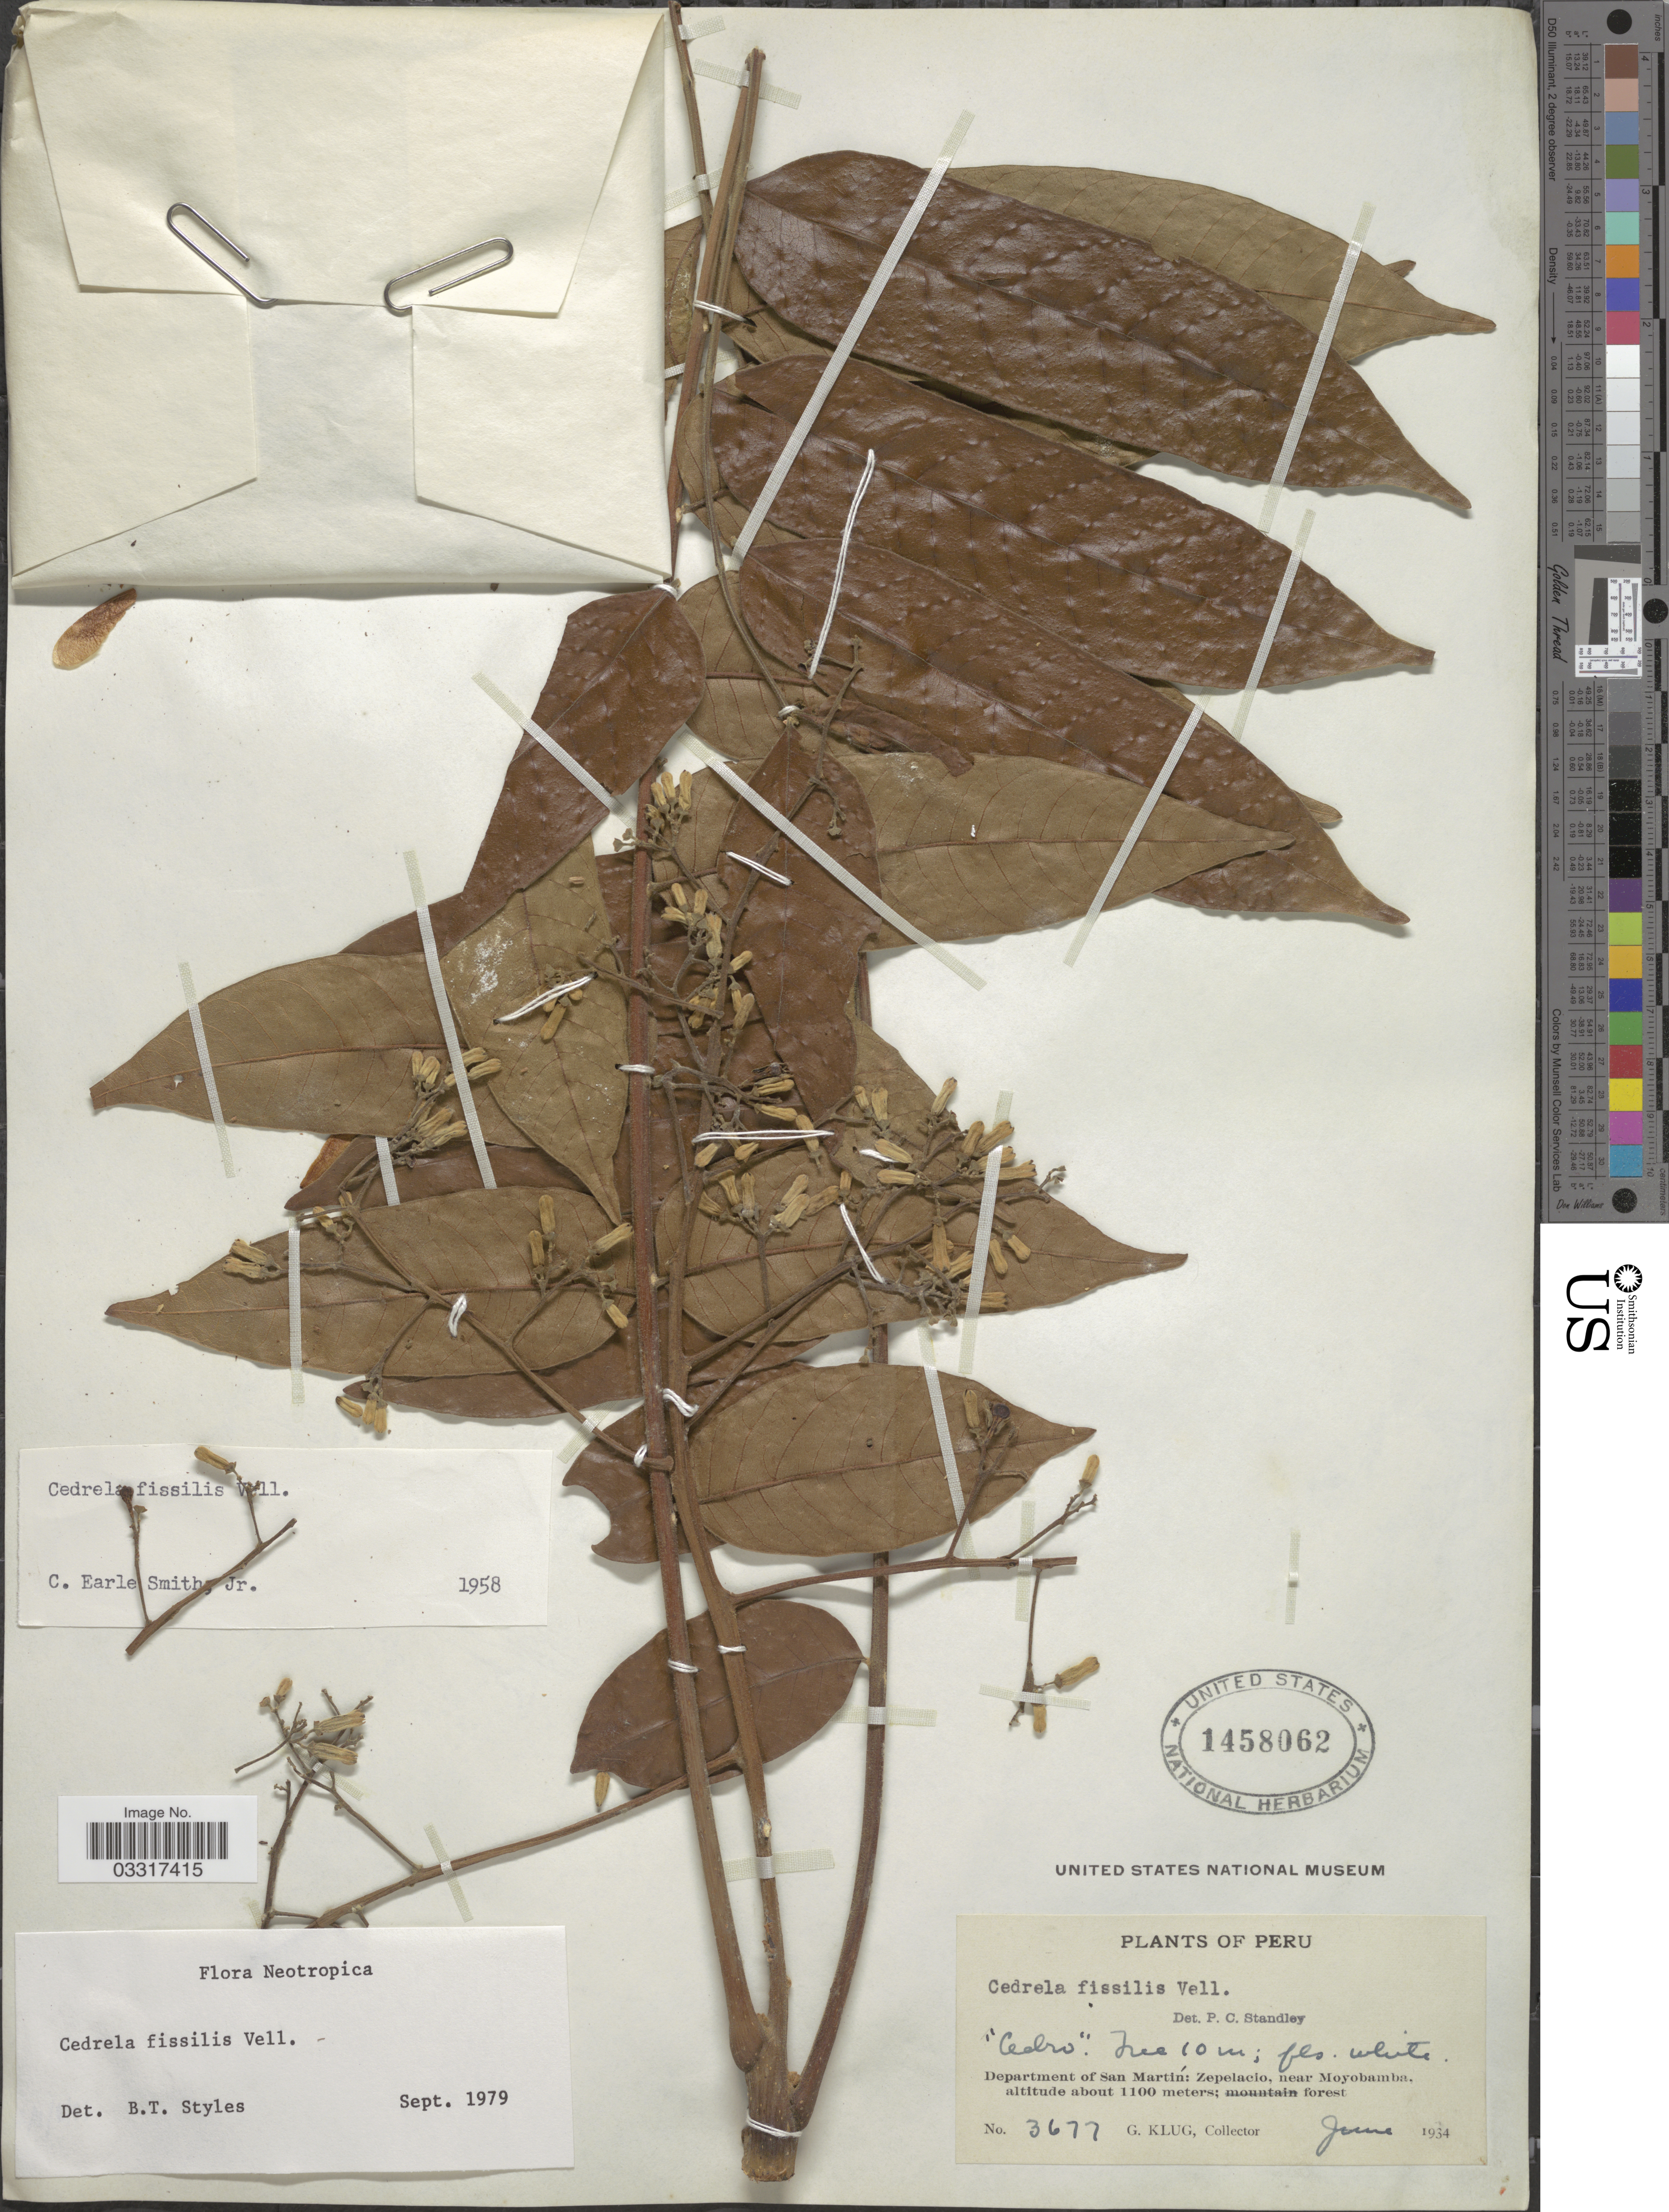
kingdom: Plantae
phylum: Tracheophyta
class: Magnoliopsida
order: Sapindales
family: Meliaceae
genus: Cedrela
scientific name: Cedrela fissilis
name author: Vell.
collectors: G. Klug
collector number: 3677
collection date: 1934-06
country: Peru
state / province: San Martín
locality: Department of San Martín: Zepelacio, near Moyobamba.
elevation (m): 1100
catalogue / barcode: US 1458062